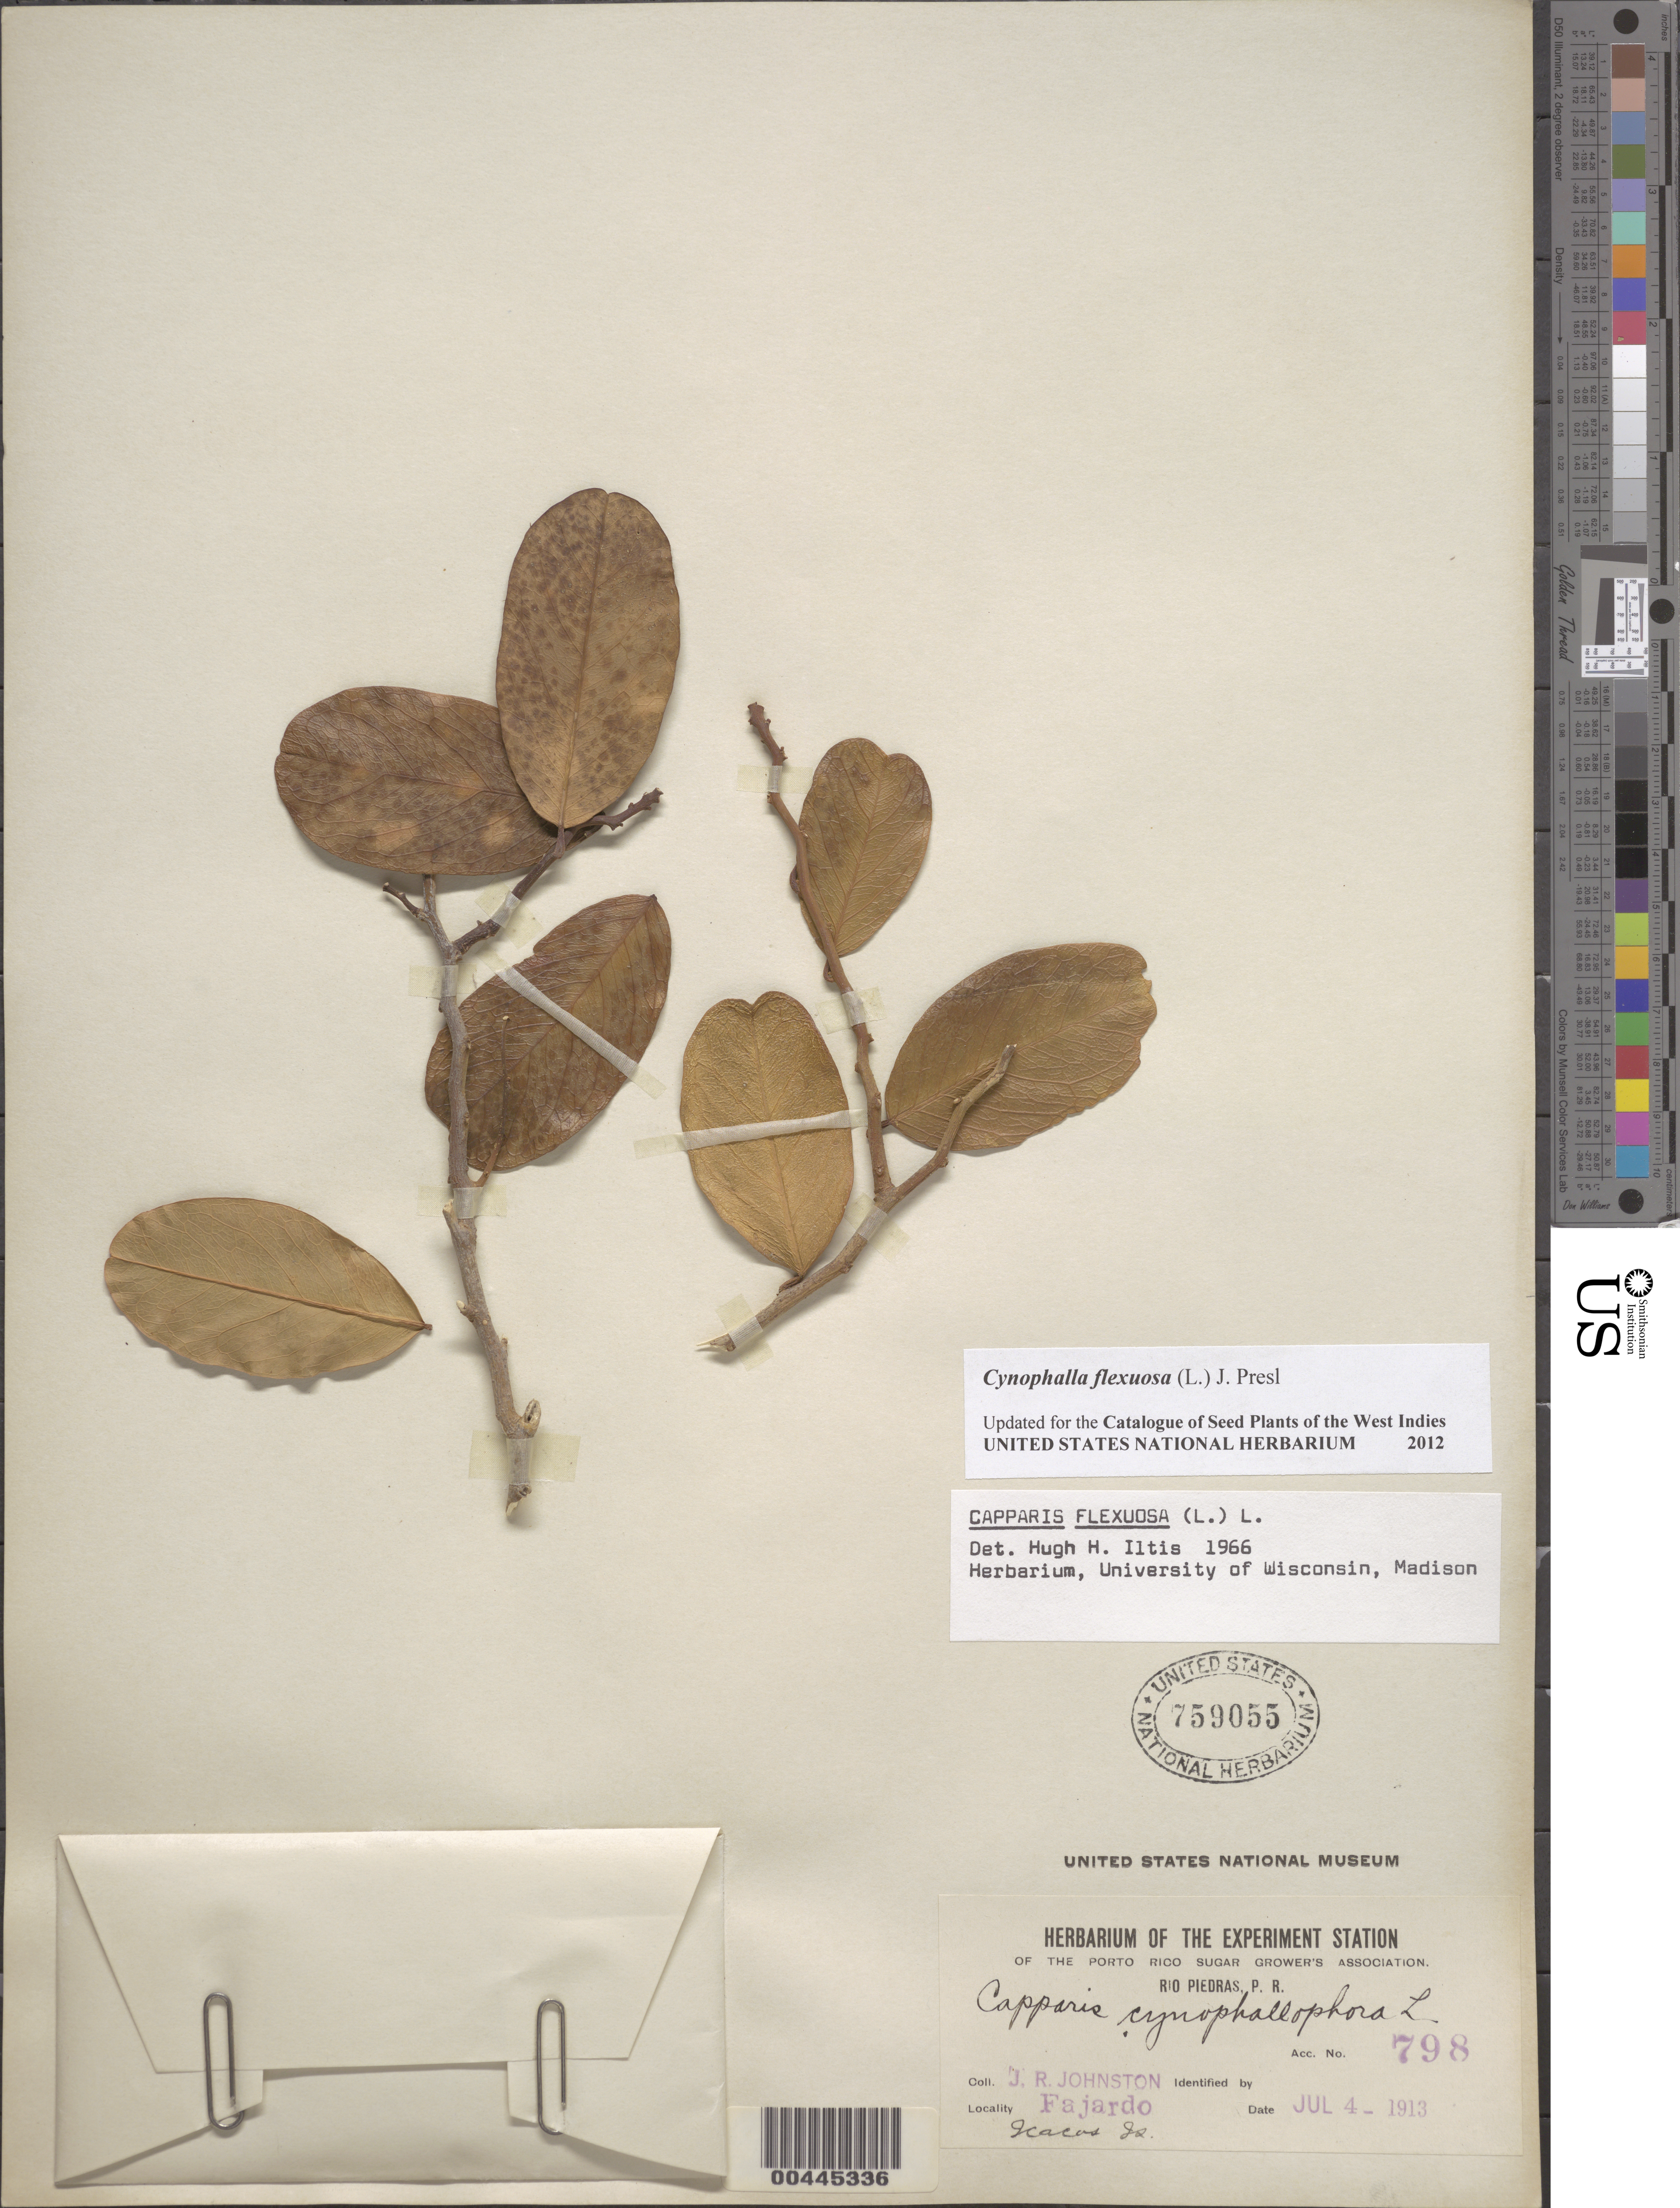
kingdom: Plantae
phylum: Tracheophyta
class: Magnoliopsida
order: Brassicales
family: Capparaceae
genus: Capparis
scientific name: Capparis flexuosa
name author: (L.) L.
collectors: J. Johnston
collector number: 798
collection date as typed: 04 Jul 1913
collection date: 1913-07-04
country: Puerto Rico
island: Greater Antilles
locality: Icacos: Rio Piedras.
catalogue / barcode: US 759055